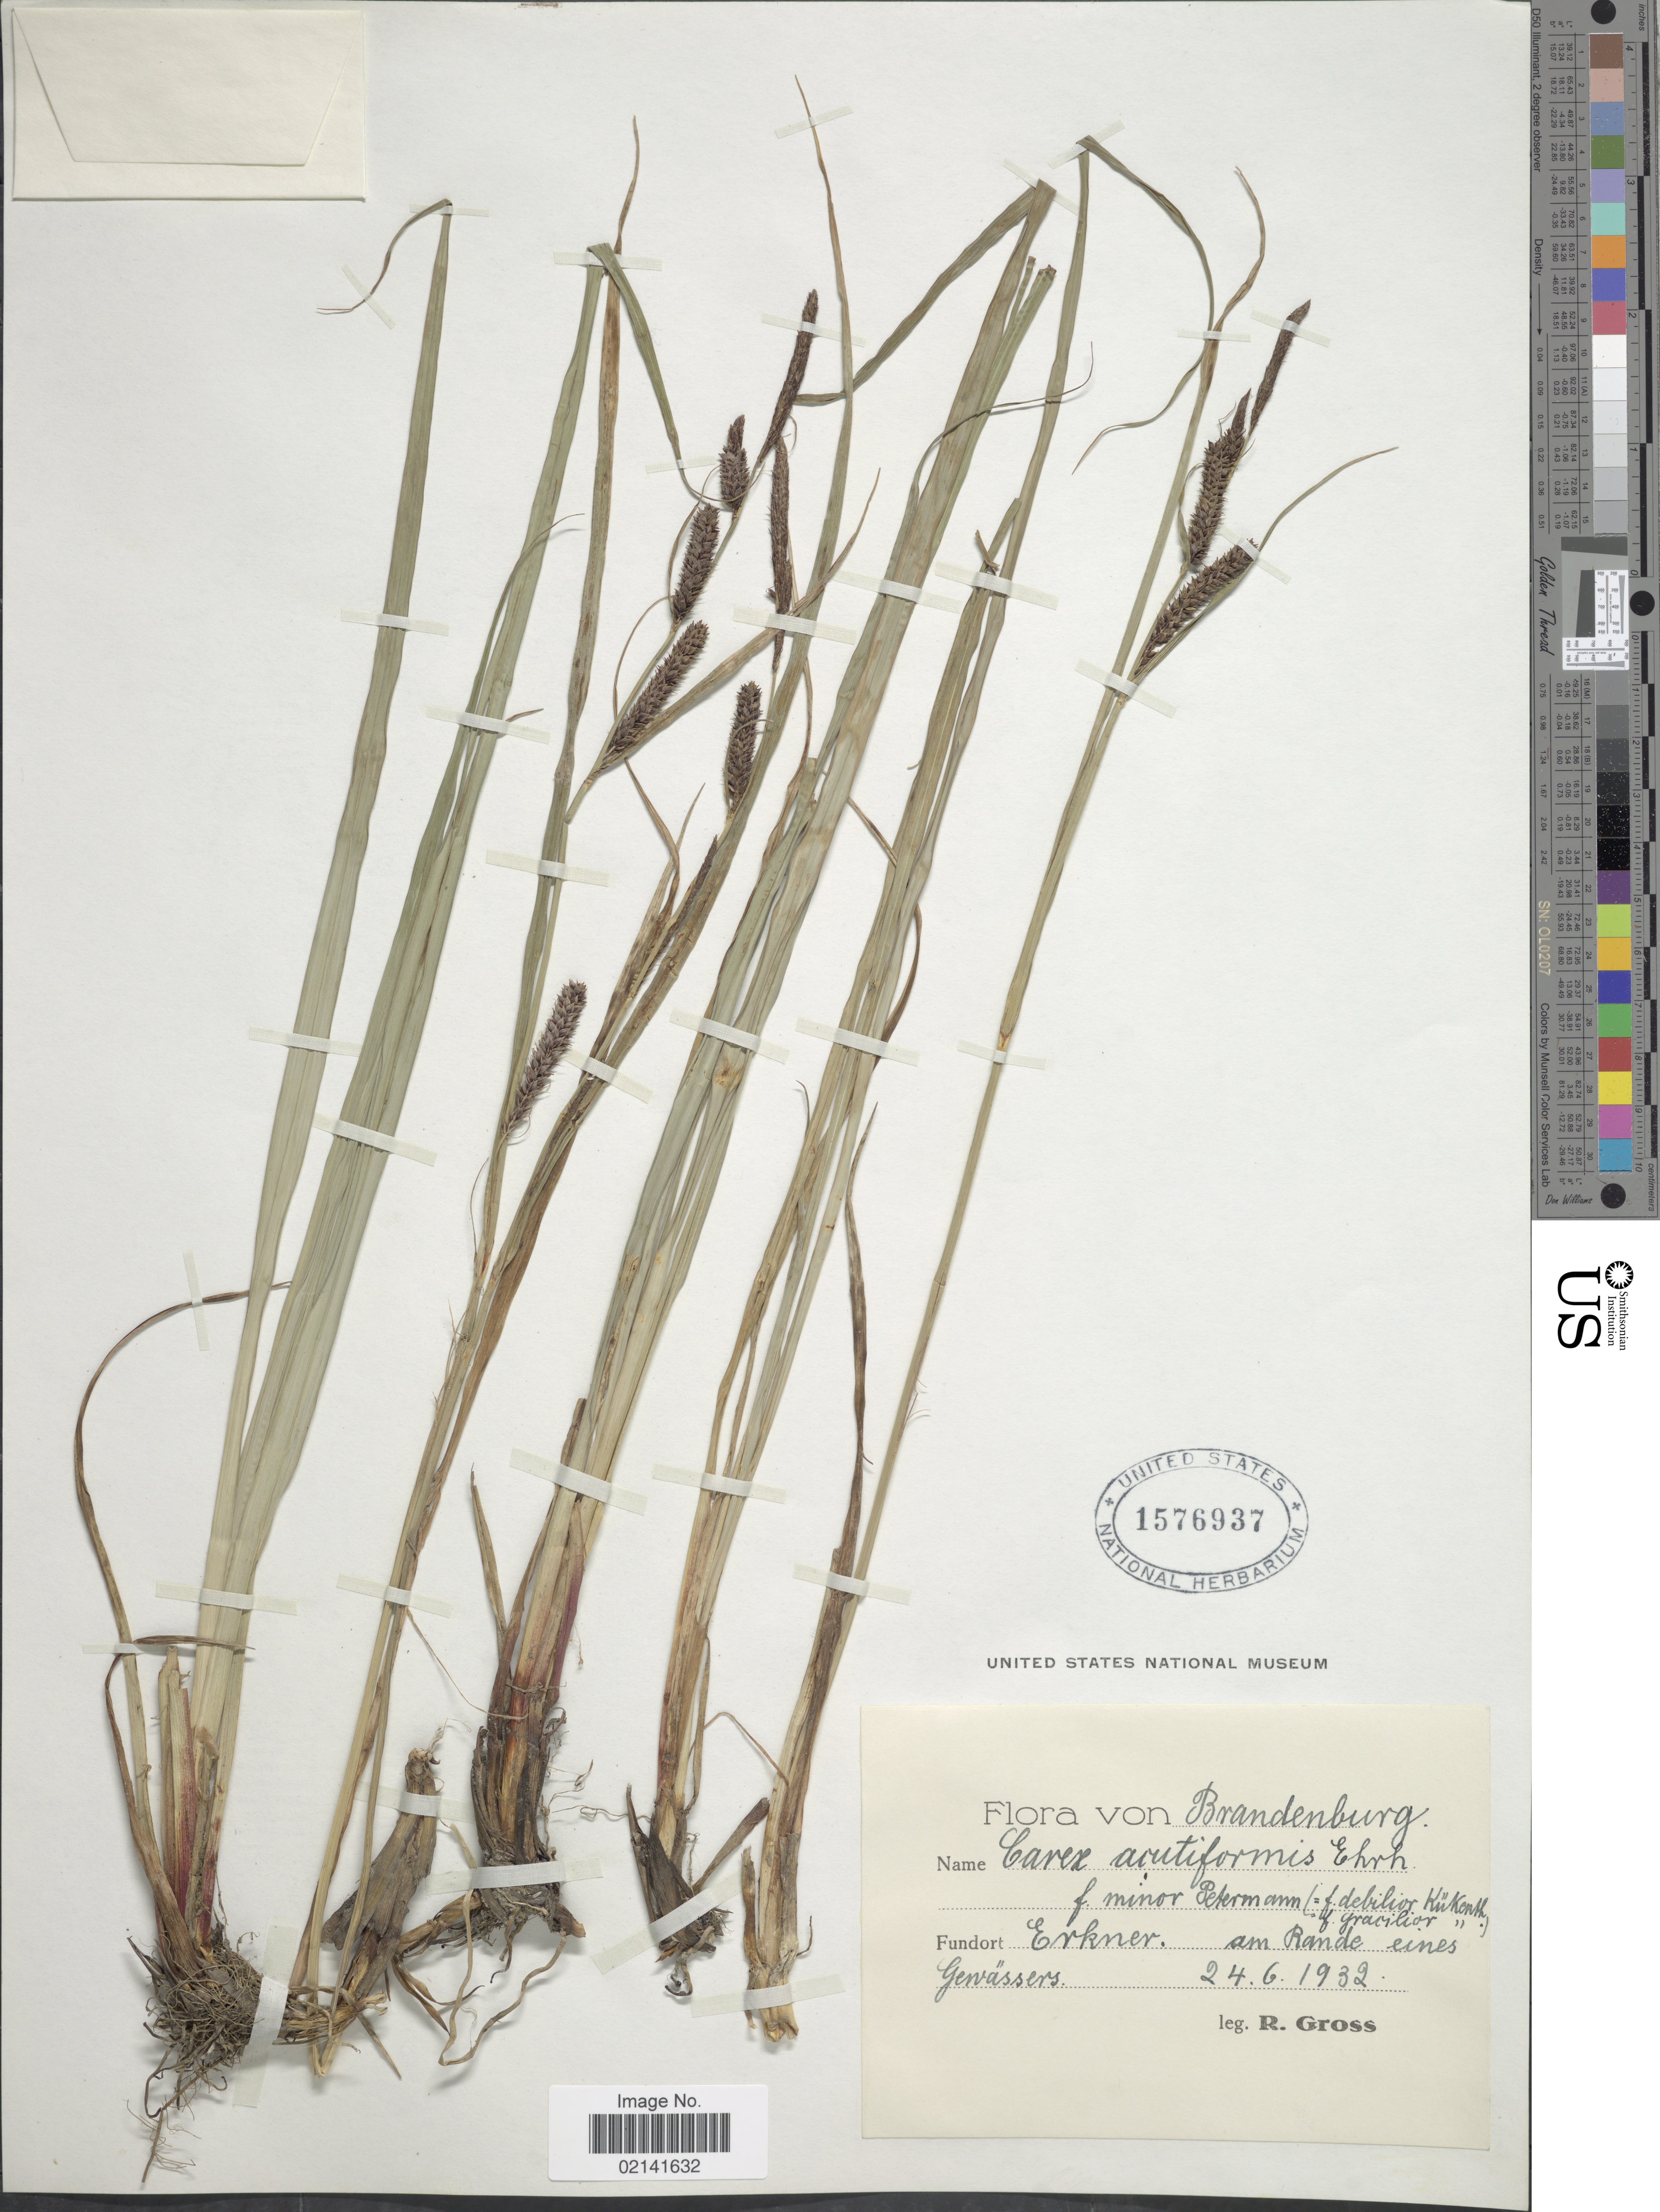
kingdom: Plantae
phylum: Tracheophyta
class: Liliopsida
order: Poales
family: Cyperaceae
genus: Carex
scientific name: Carex acutiformis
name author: Ehrh.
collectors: R. Gross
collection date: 1932-06-24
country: Germany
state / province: Brandenburg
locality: Erkner. am Rande eines Gewassers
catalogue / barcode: US 1576937